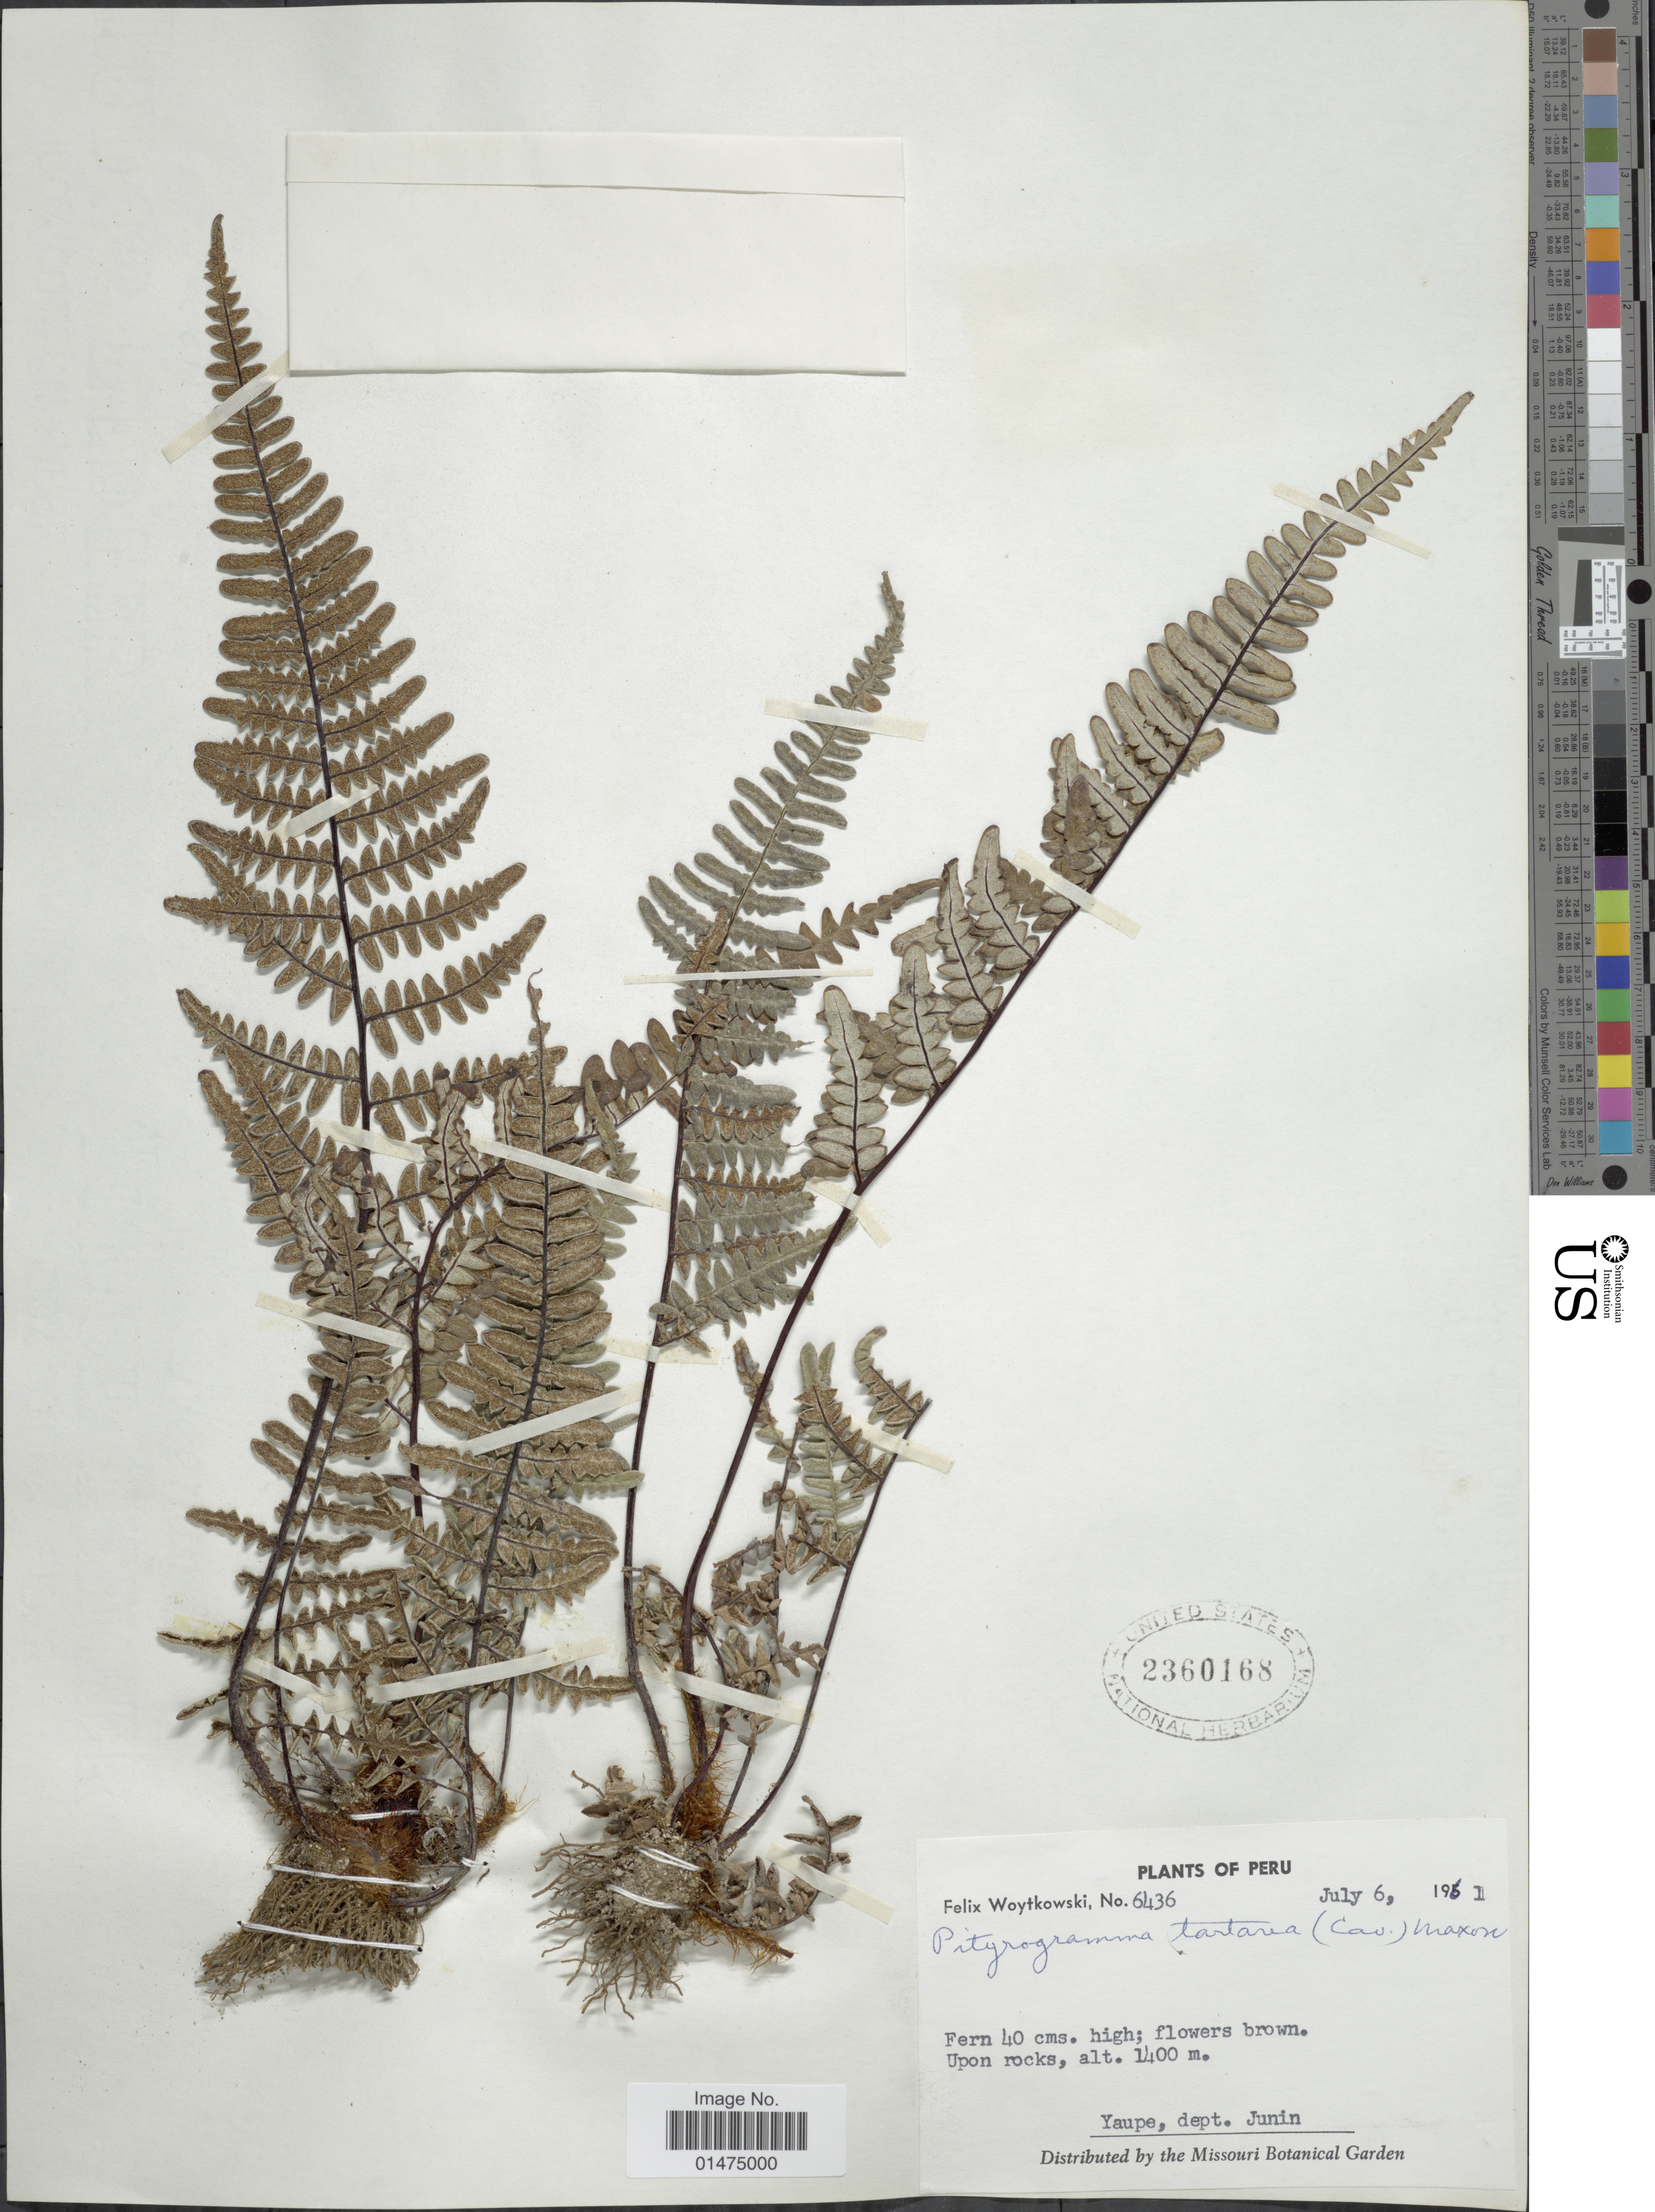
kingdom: Plantae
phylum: Tracheophyta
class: Polypodiopsida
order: Polypodiales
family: Pteridaceae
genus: Pityrogramma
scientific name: Pityrogramma ebenea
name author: (L.) Proctor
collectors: F. Woytkowski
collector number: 6436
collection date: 1961-07-06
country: Peru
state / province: Junín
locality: Yaupe, dept. Junin.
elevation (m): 1400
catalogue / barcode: US 2360168